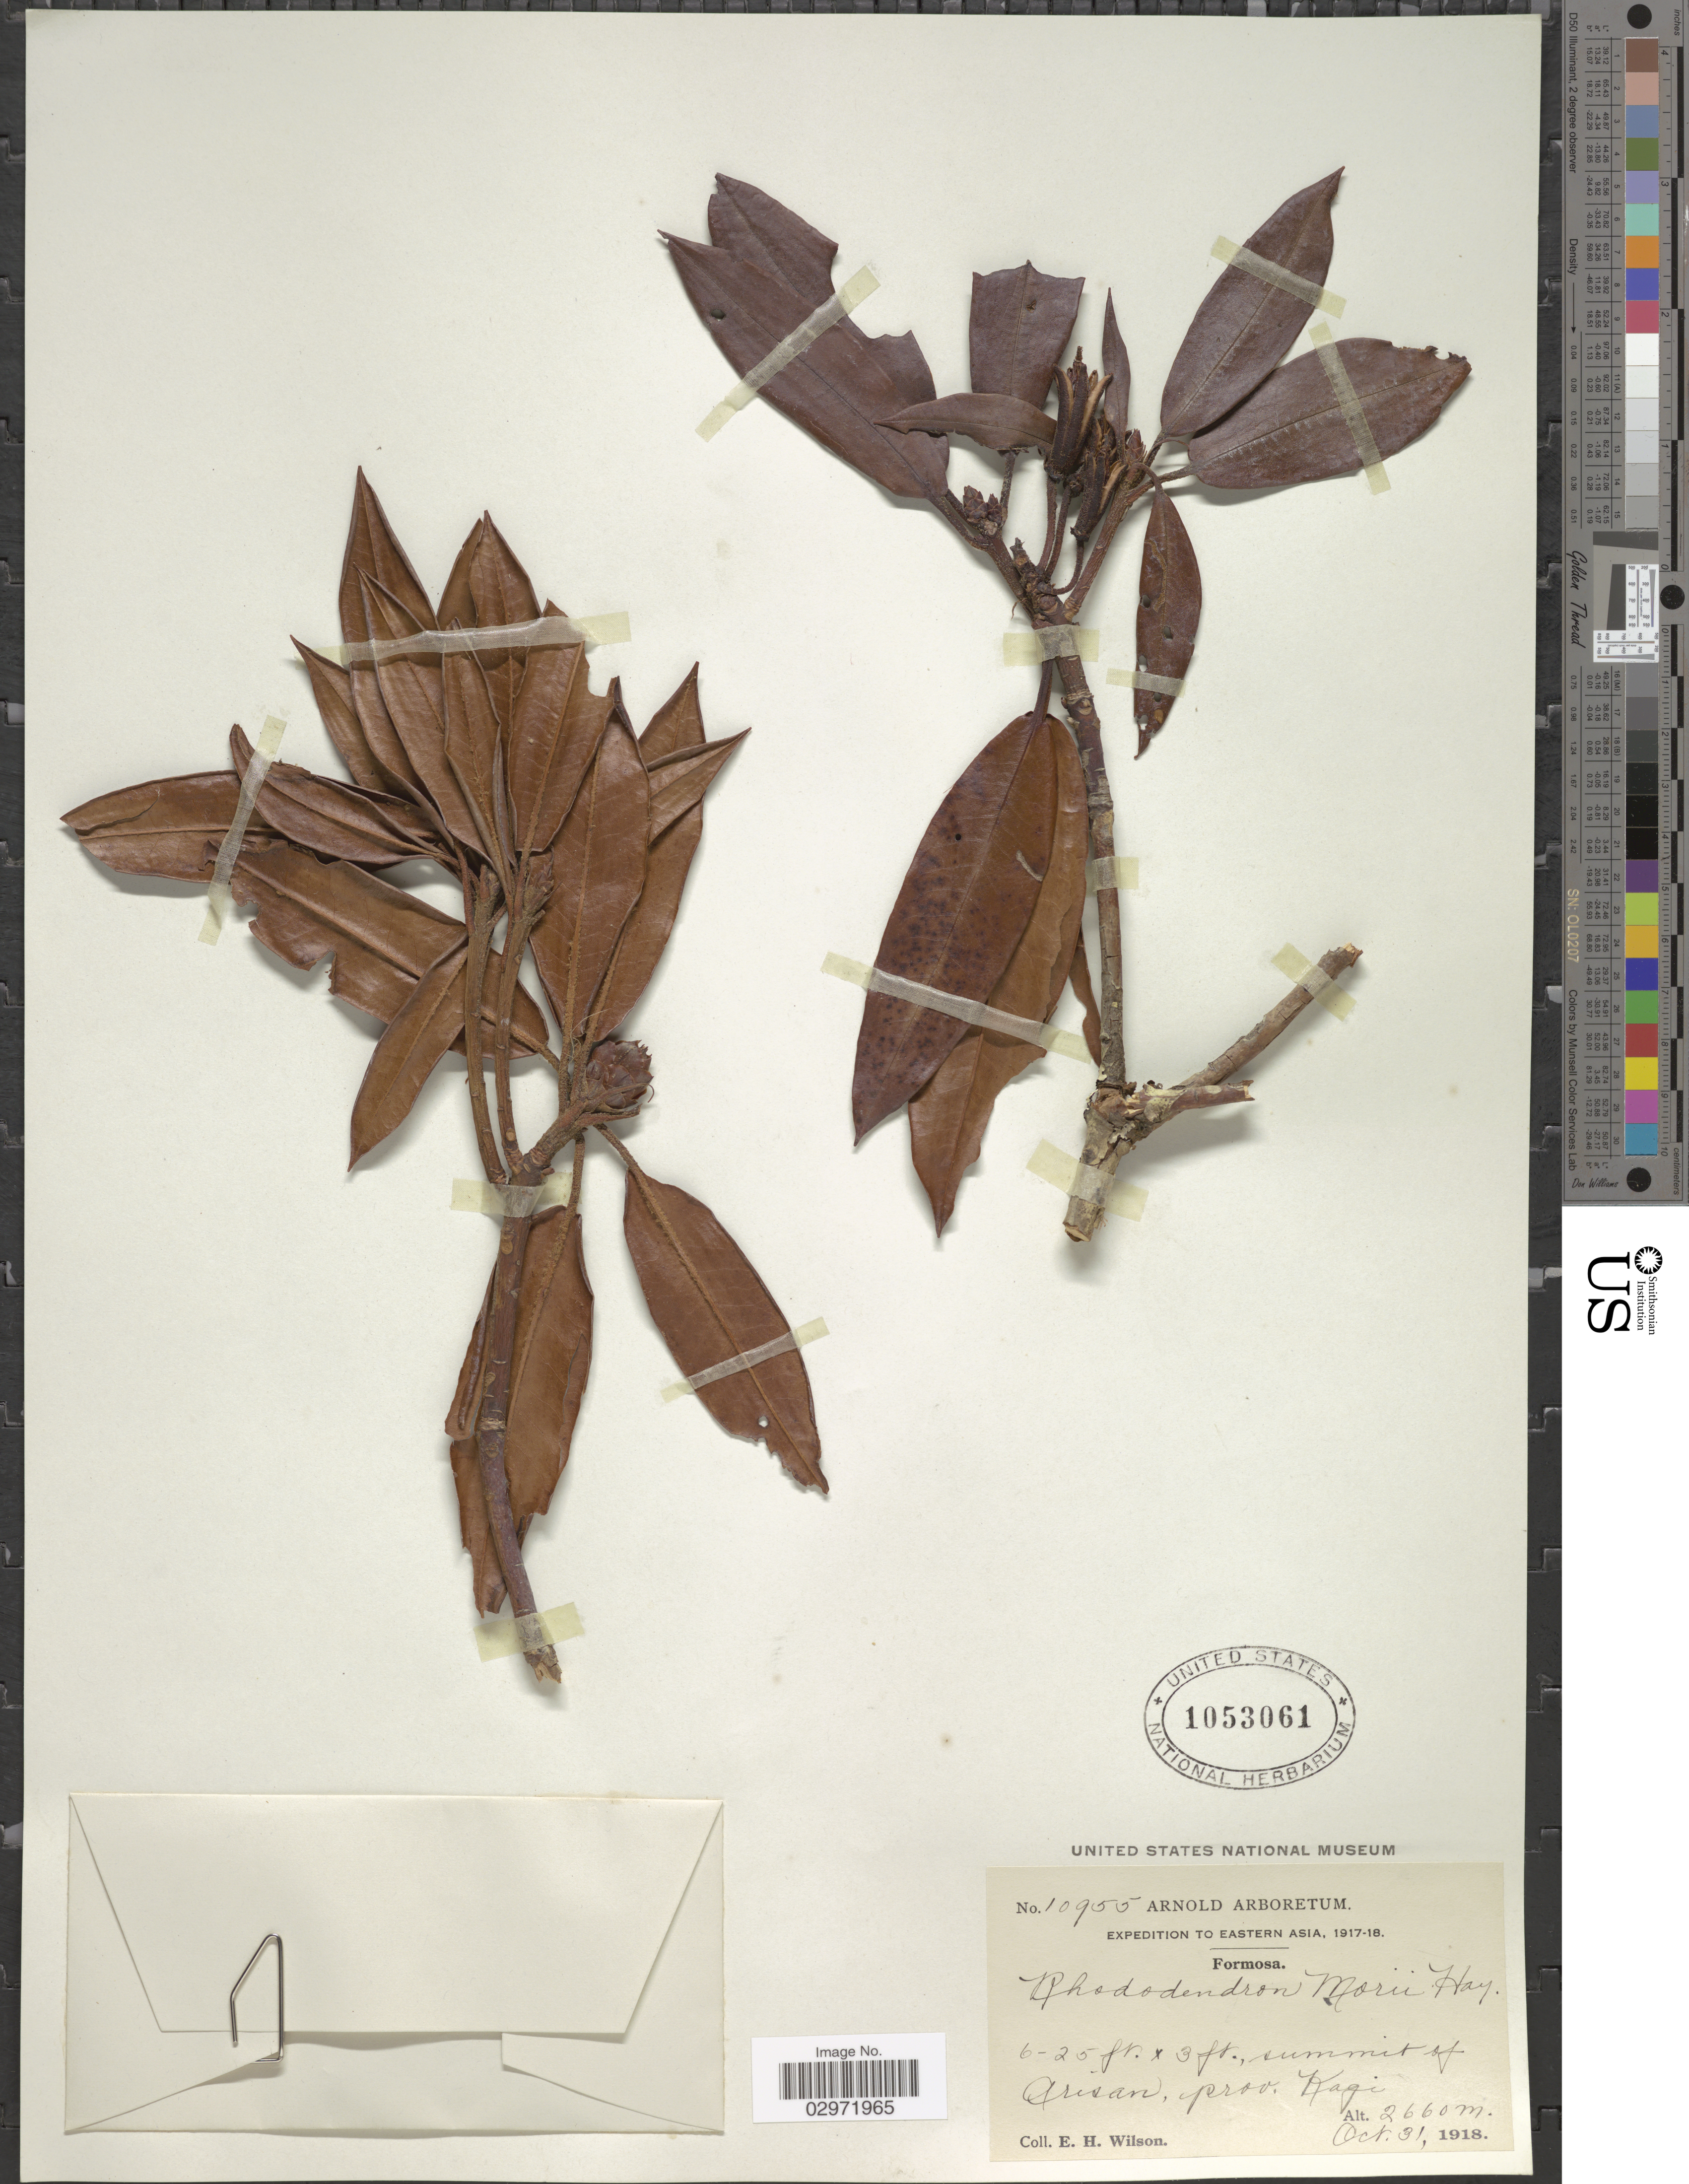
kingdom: Plantae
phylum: Tracheophyta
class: Magnoliopsida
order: Gentianales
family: Rubiaceae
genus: Elaeagia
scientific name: Elaeagia morii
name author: Hayata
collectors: E. Wilson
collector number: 10955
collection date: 1918-10-31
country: Taiwan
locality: Eastern Asia, Formosa, Arisan, prov. Kagi.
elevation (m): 2660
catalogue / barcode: US 1053061